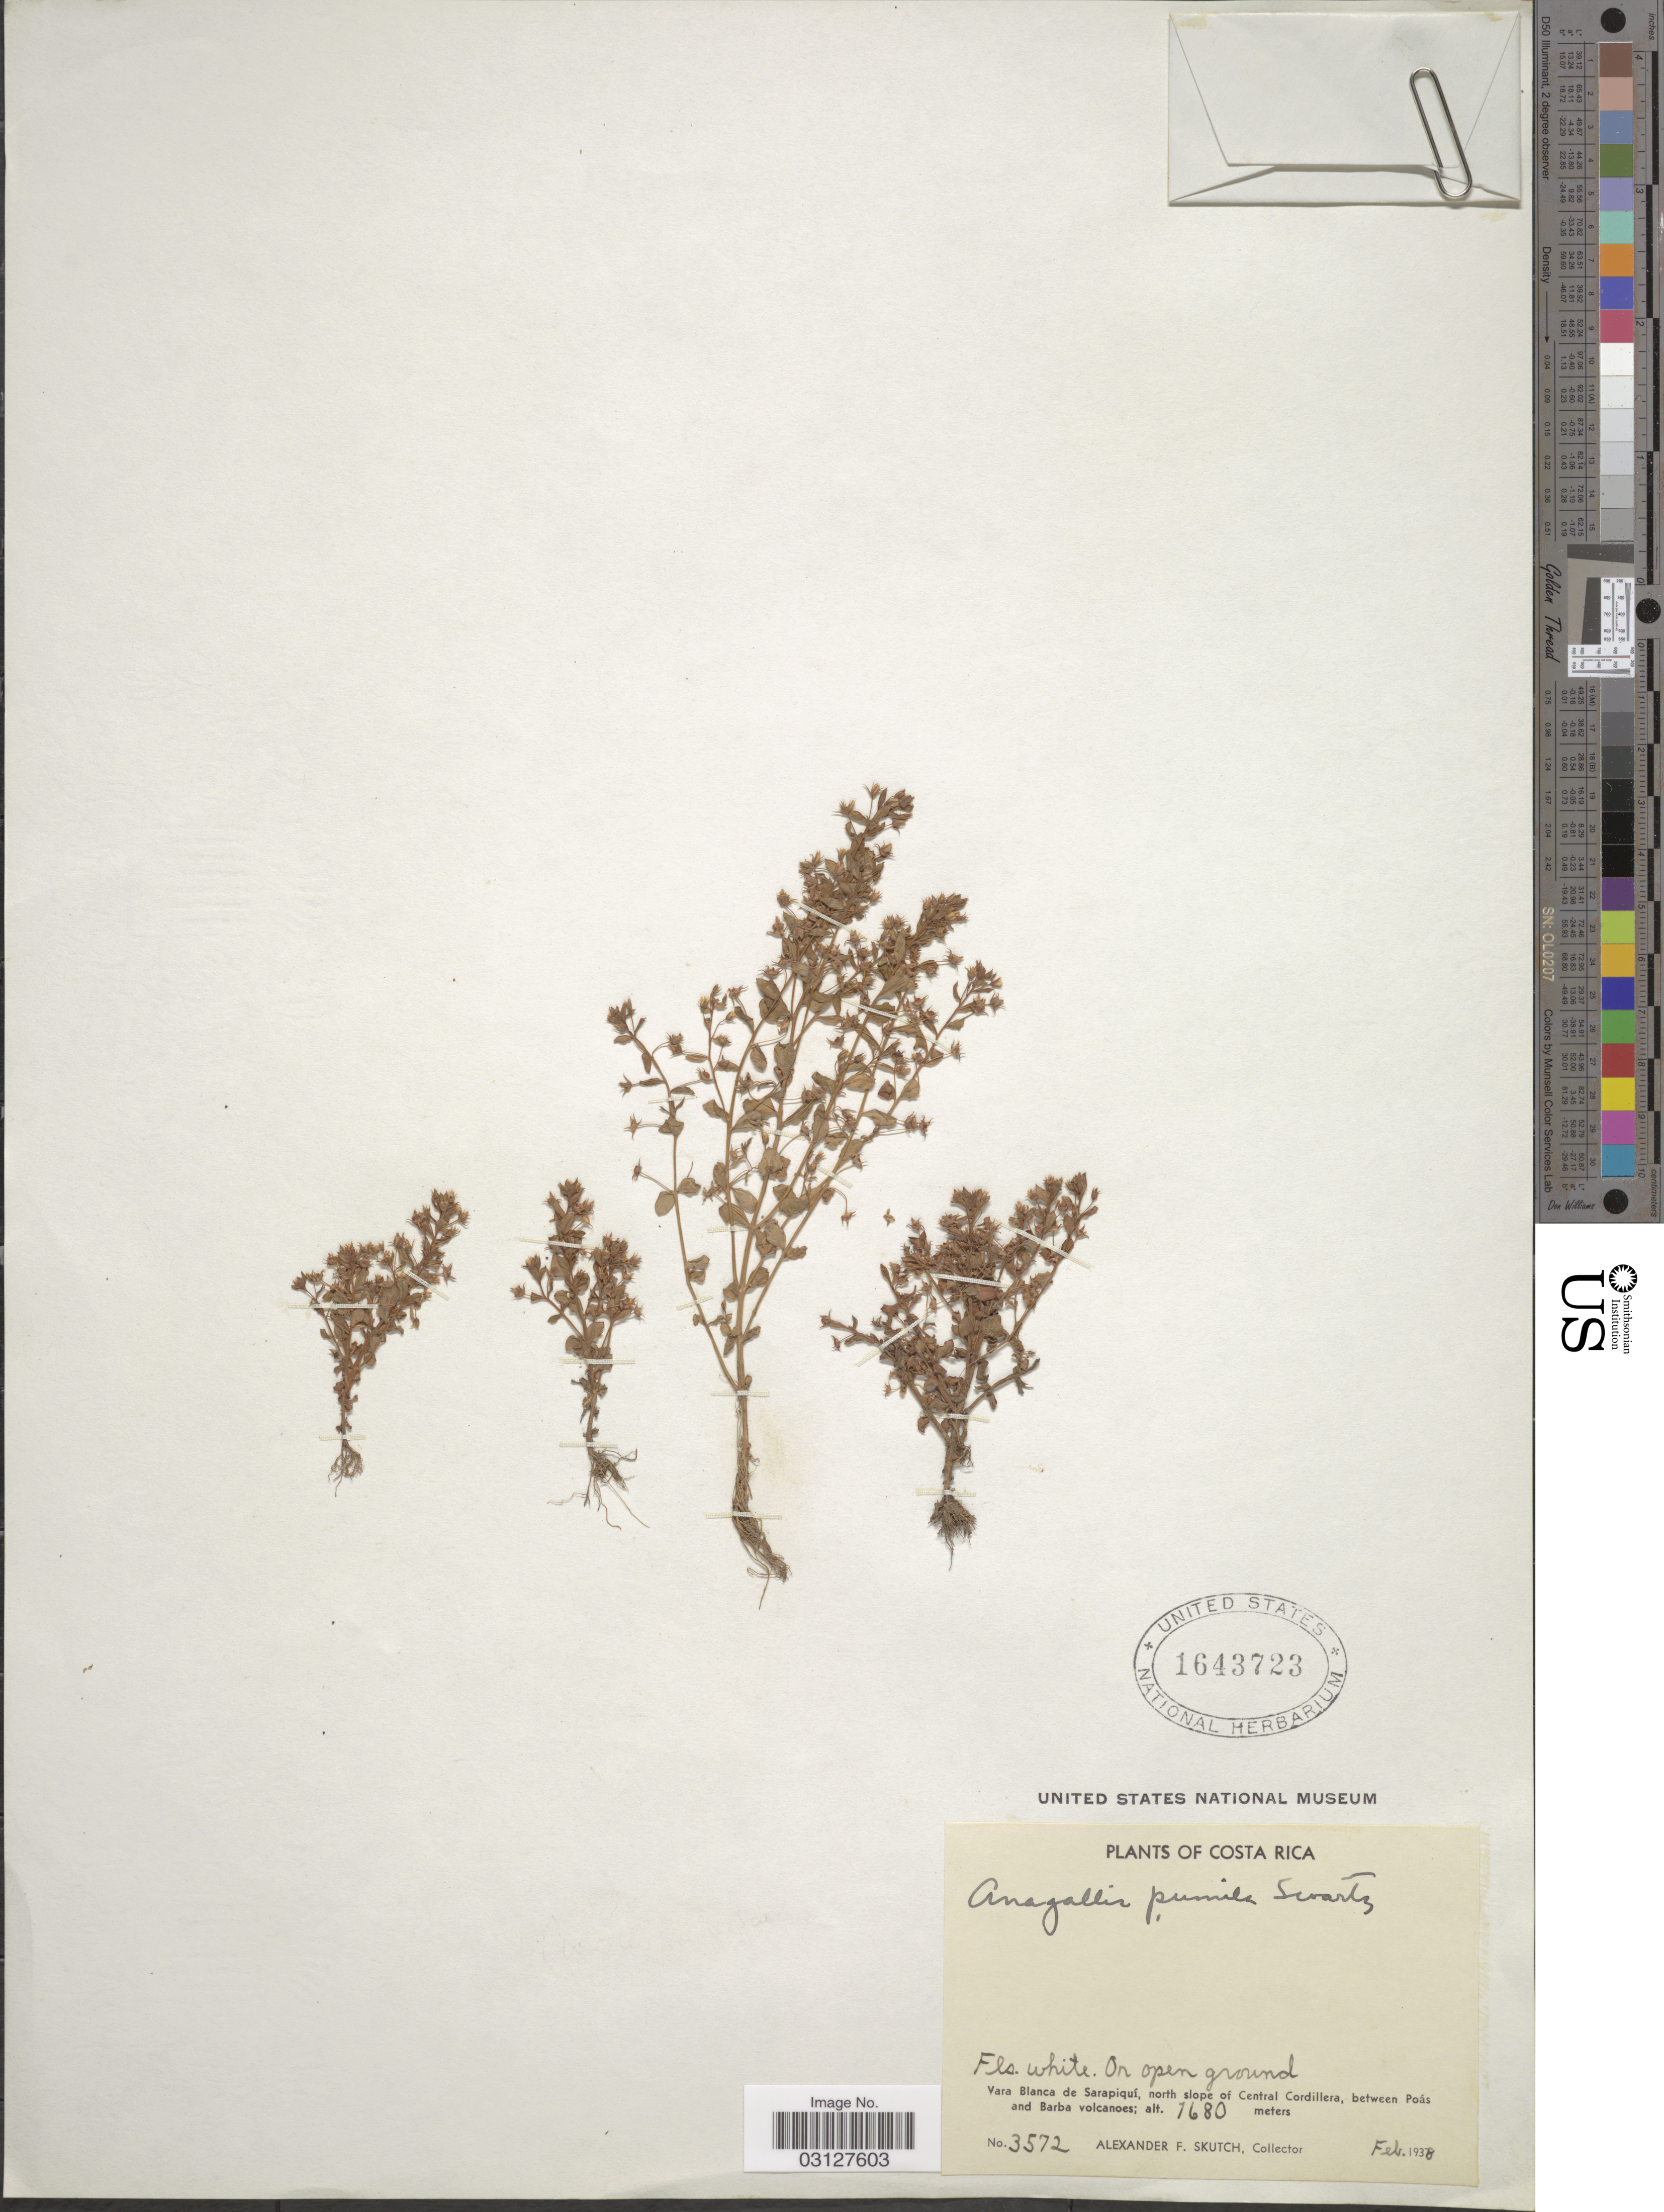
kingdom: Plantae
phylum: Tracheophyta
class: Magnoliopsida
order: Ericales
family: Primulaceae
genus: Anagallis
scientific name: Anagallis pumila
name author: Sw.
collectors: A. F. Skutch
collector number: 3572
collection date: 1938-02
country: Costa Rica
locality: Vara Blanca de Sarapiquí, north slope of Central Cordillera, between Poás and Barba volcanoes.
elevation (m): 1680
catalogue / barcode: US 1643723